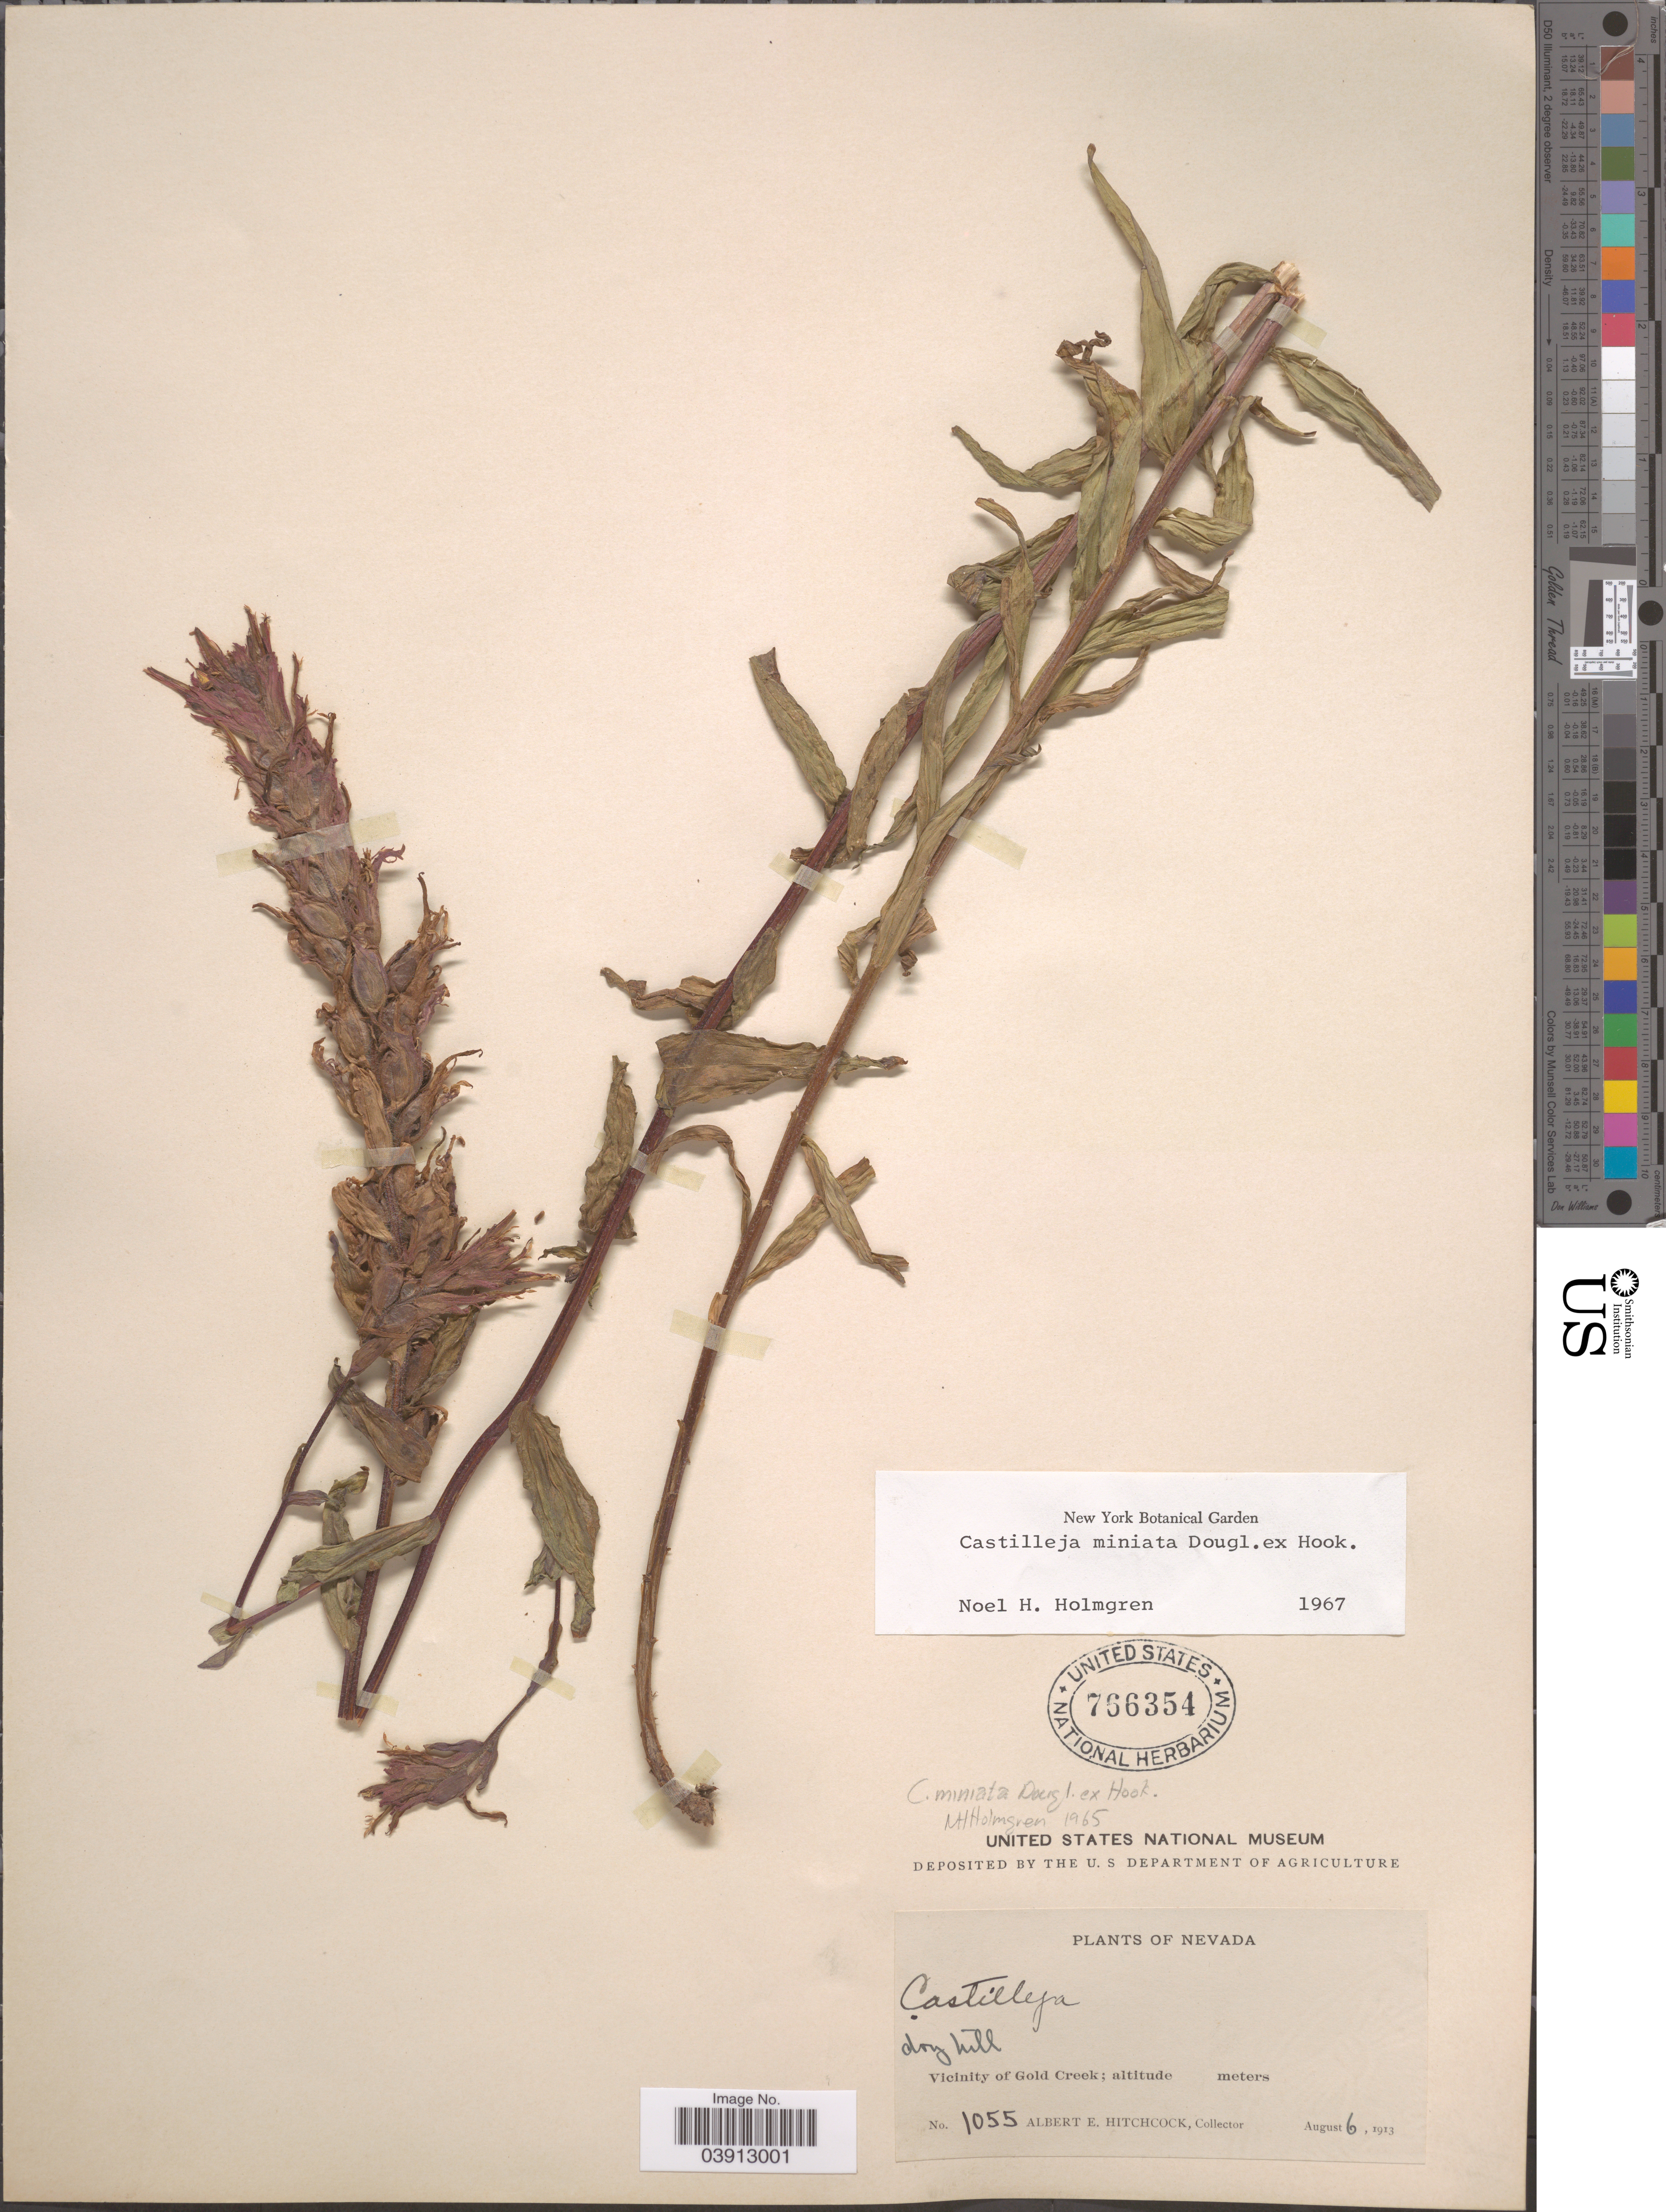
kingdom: Plantae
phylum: Tracheophyta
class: Magnoliopsida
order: Lamiales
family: Orobanchaceae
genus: Castilleja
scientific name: Castilleja miniata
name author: Douglas ex Hook.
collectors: A. Hitchcock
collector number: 1055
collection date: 1913-08-06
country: United States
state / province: Nevada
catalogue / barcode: US 766354